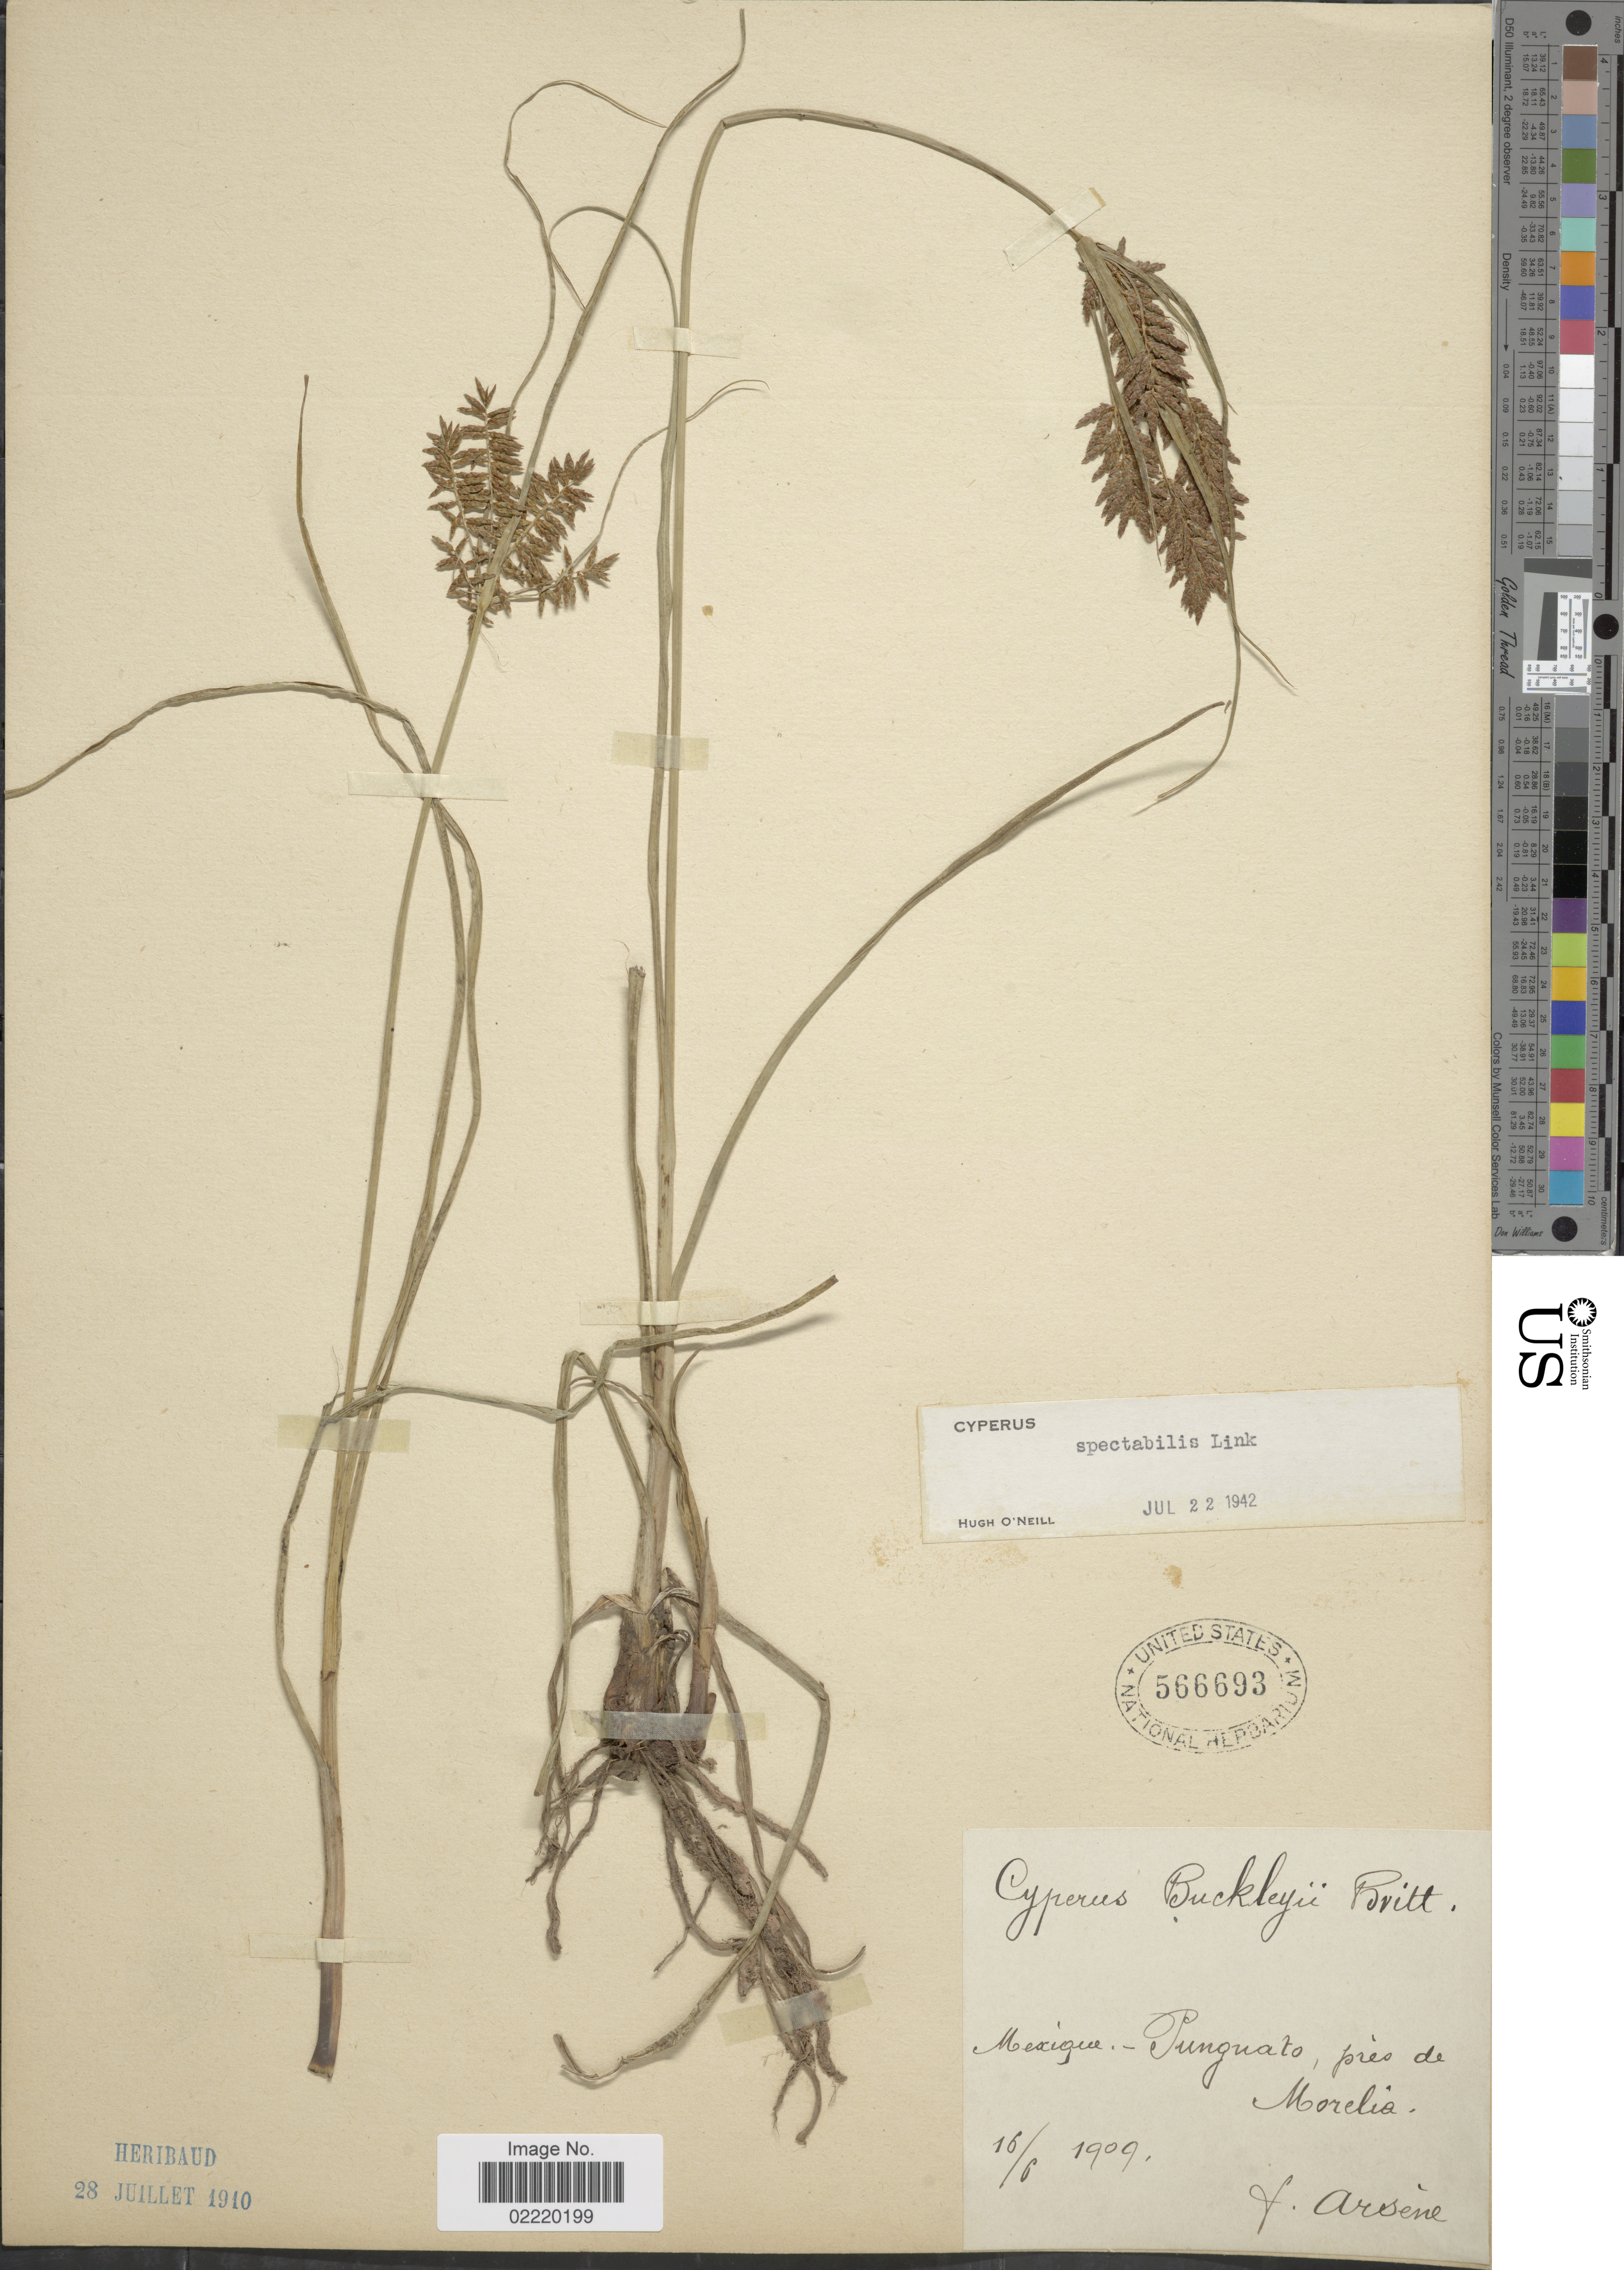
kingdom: Plantae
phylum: Tracheophyta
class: Liliopsida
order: Poales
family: Cyperaceae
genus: Cyperus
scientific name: Cyperus spectabilis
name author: Link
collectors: F. Arsène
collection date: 1909-06-16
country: Mexico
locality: Mexique.-Punguato, pres de Morelia.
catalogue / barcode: US 566693